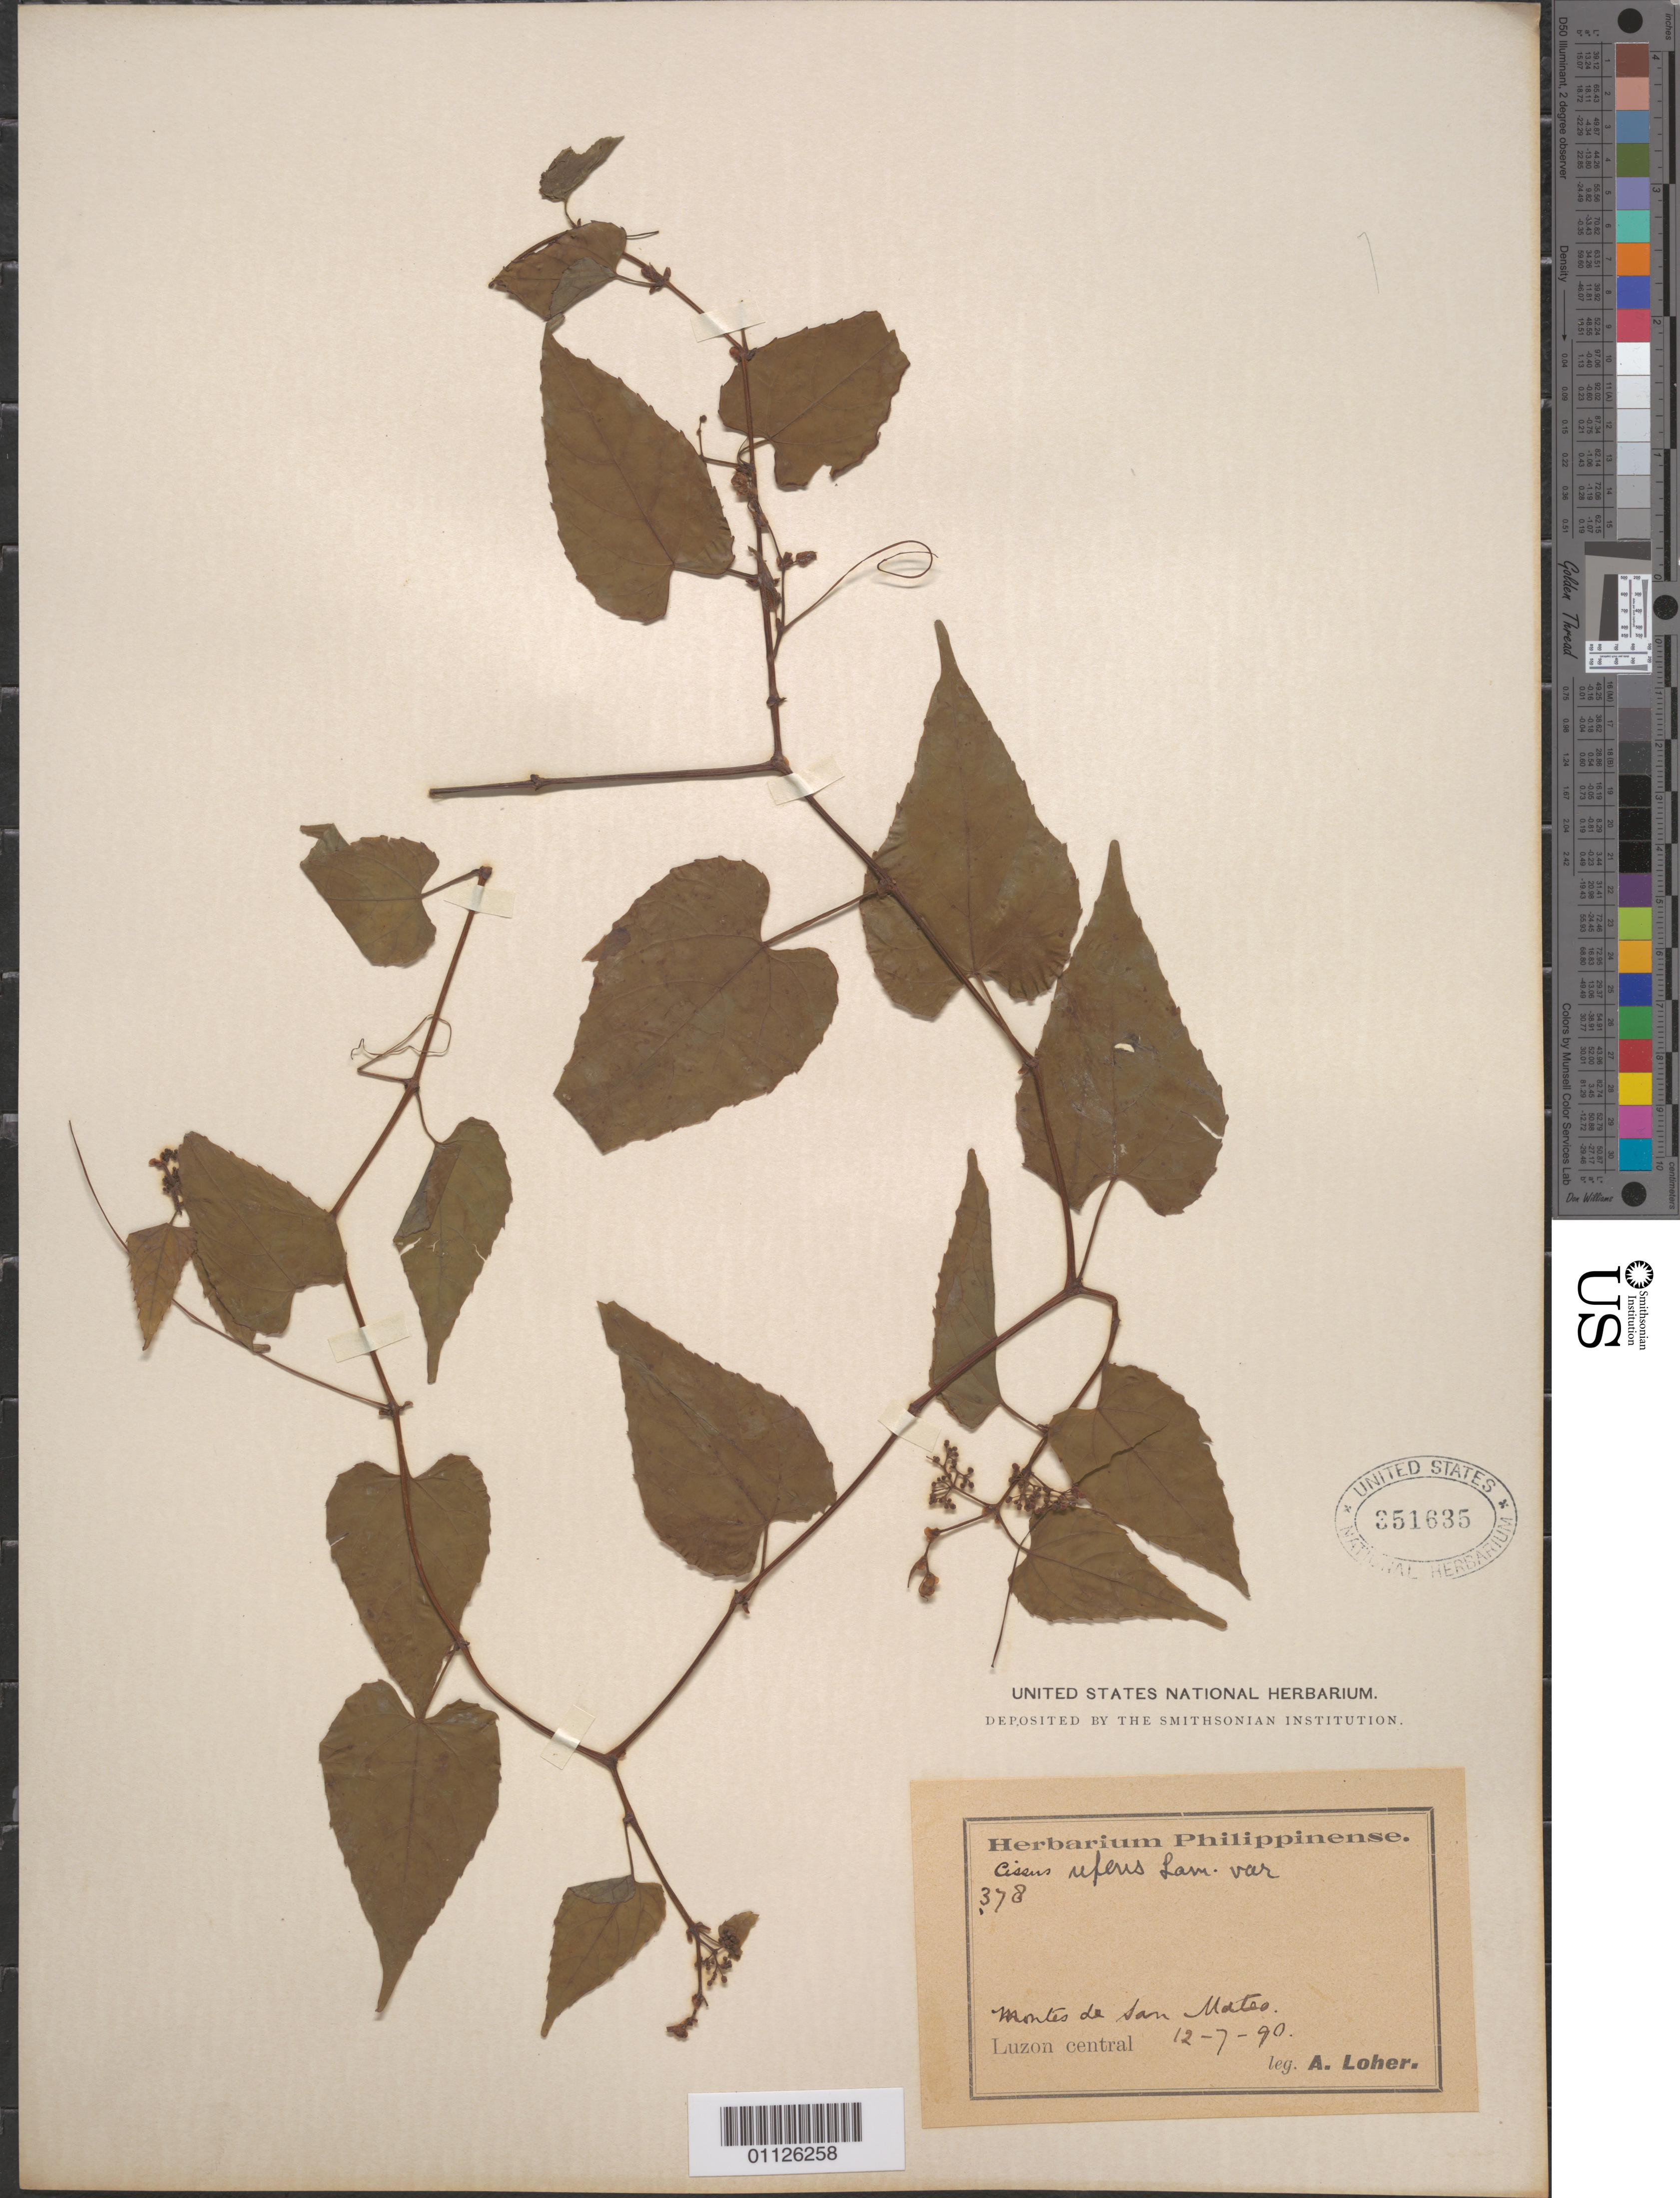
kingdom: Plantae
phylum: Tracheophyta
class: Magnoliopsida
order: Vitales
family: Vitaceae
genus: Cissus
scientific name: Cissus repens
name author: Lam.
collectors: A. Loher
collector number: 378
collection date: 1890-07-12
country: Philippines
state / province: Calabarzon (?)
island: Luzon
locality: Montes de San Mateo.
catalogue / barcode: US 351635